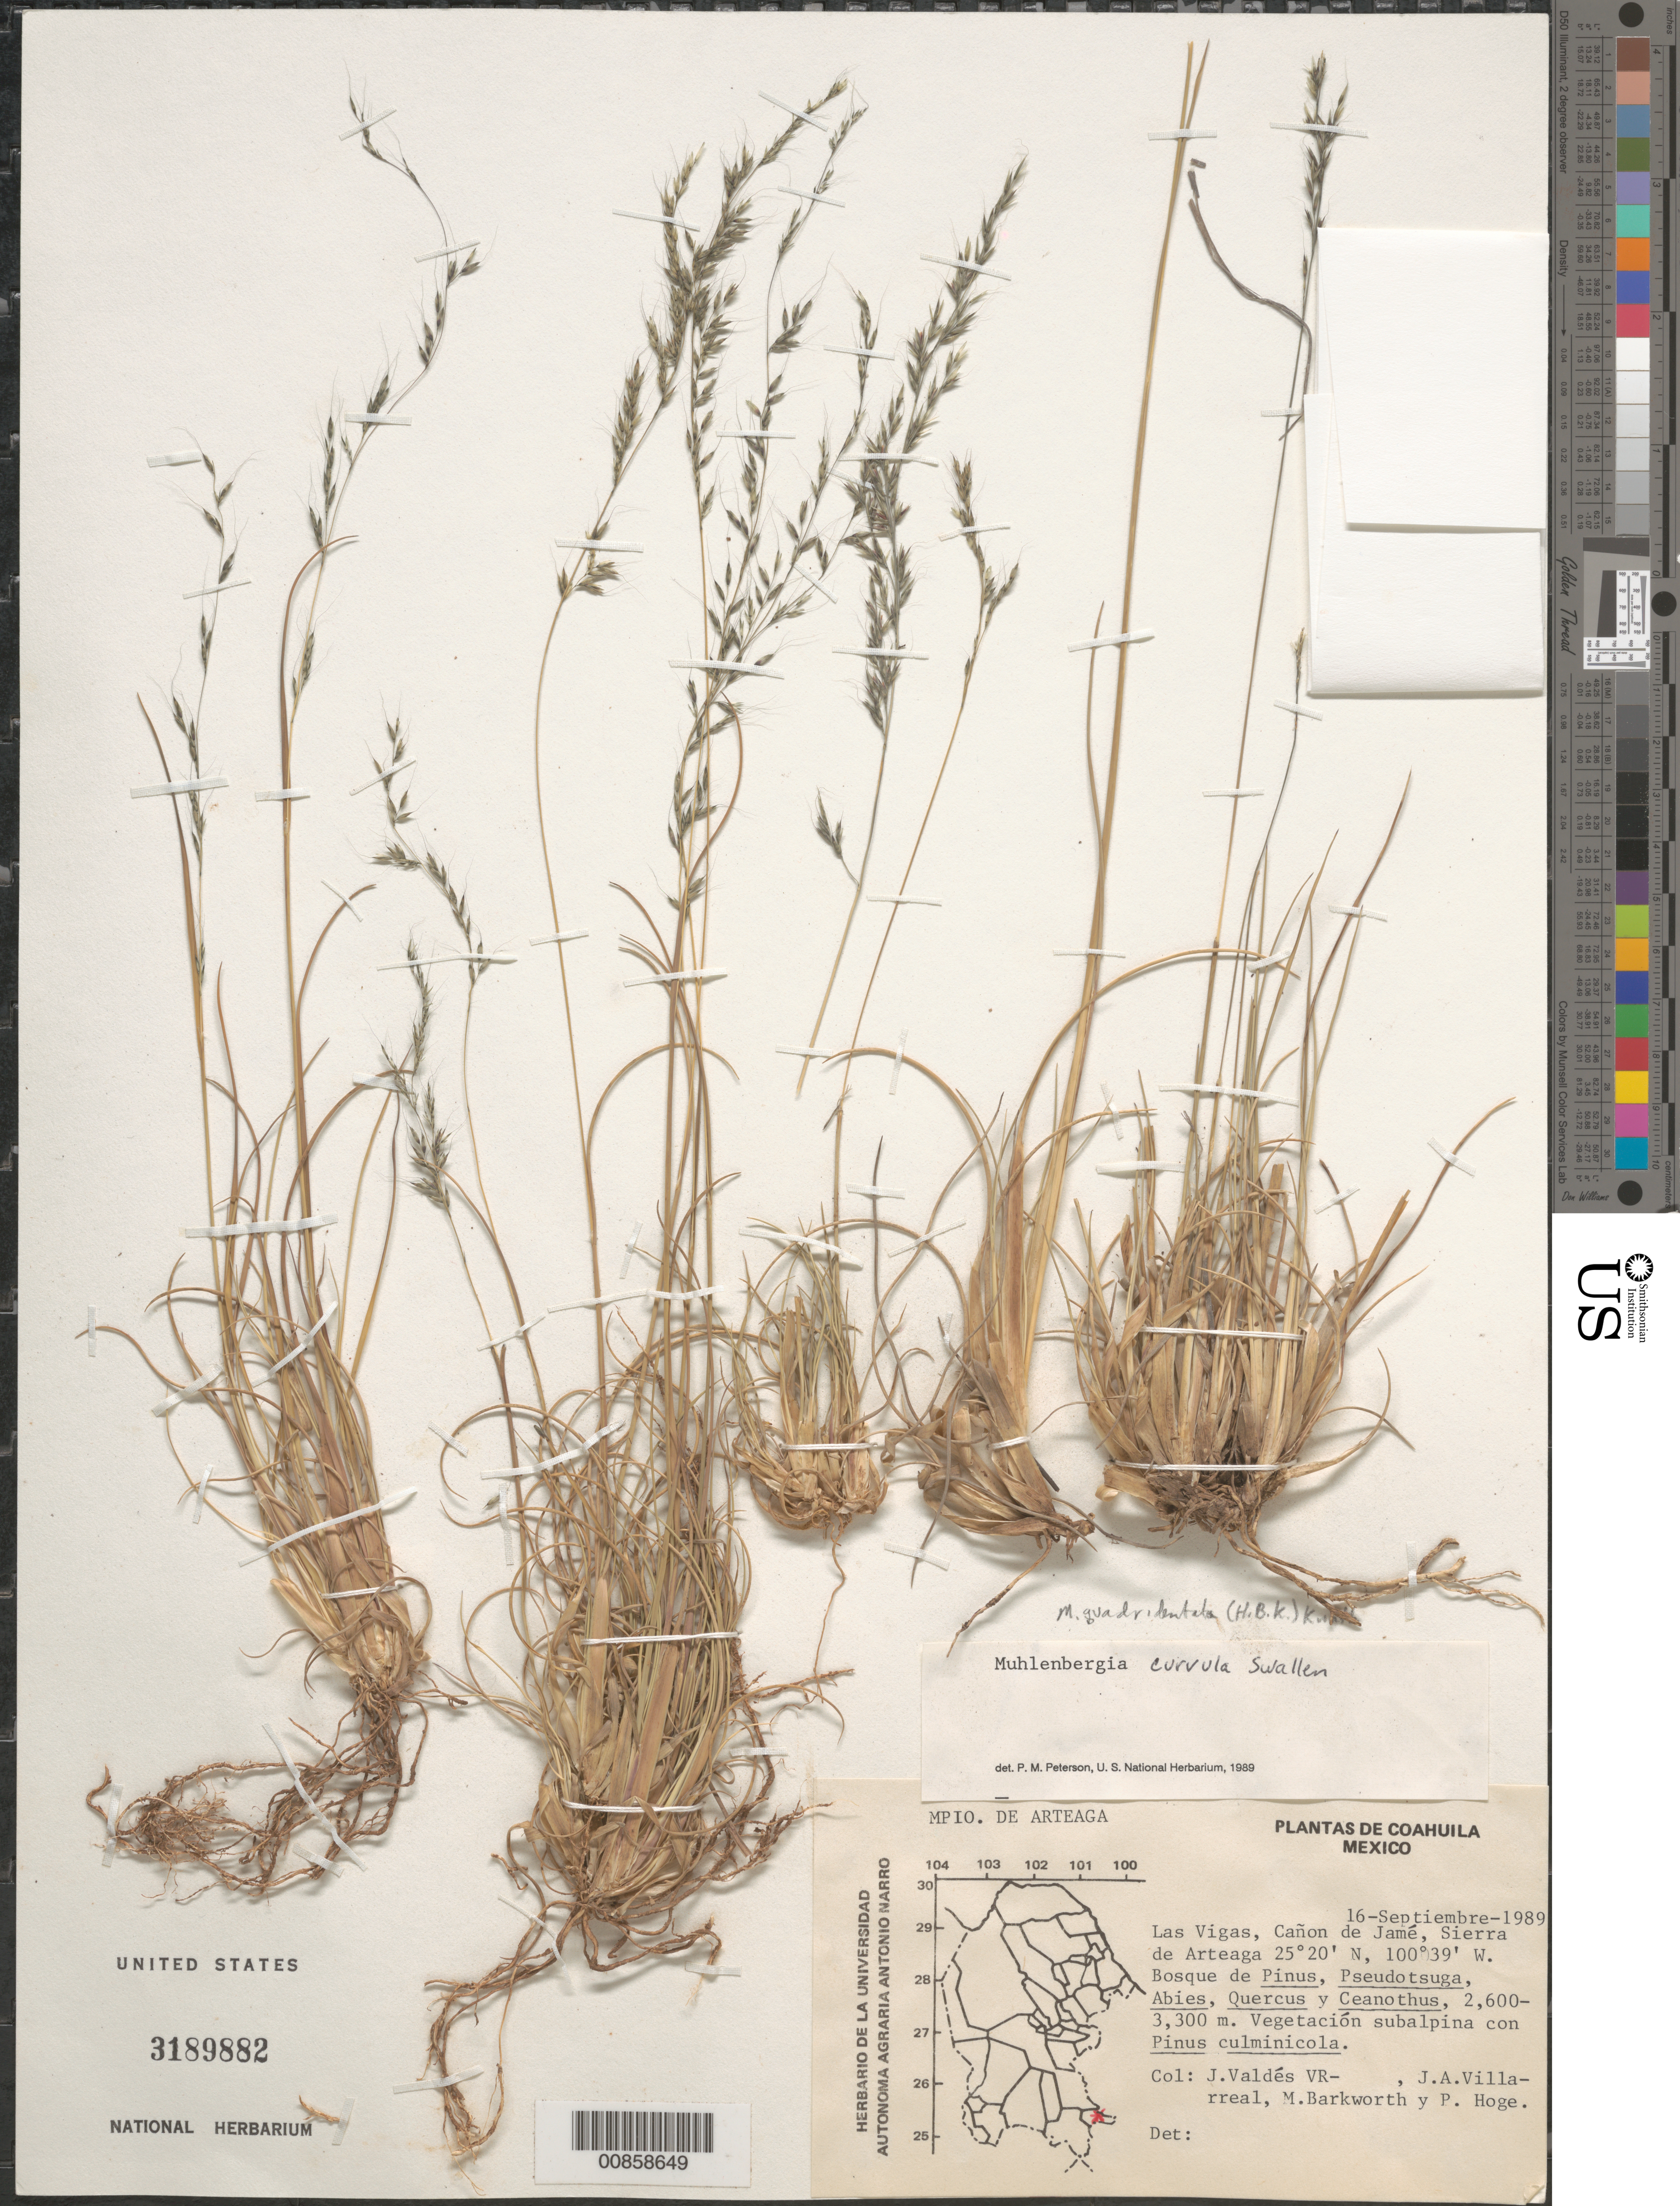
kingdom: Plantae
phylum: Tracheophyta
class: Liliopsida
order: Poales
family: Poaceae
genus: Muhlenbergia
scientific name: Muhlenbergia purpusii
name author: Mez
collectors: J. Valdés & J. Villarreal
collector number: VR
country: Mexico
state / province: Aguascalientes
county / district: San José de Gracia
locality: Los Timones, Sta. Rosa de Lima, mpio. San José de Gracia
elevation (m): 2380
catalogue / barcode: US 3189882